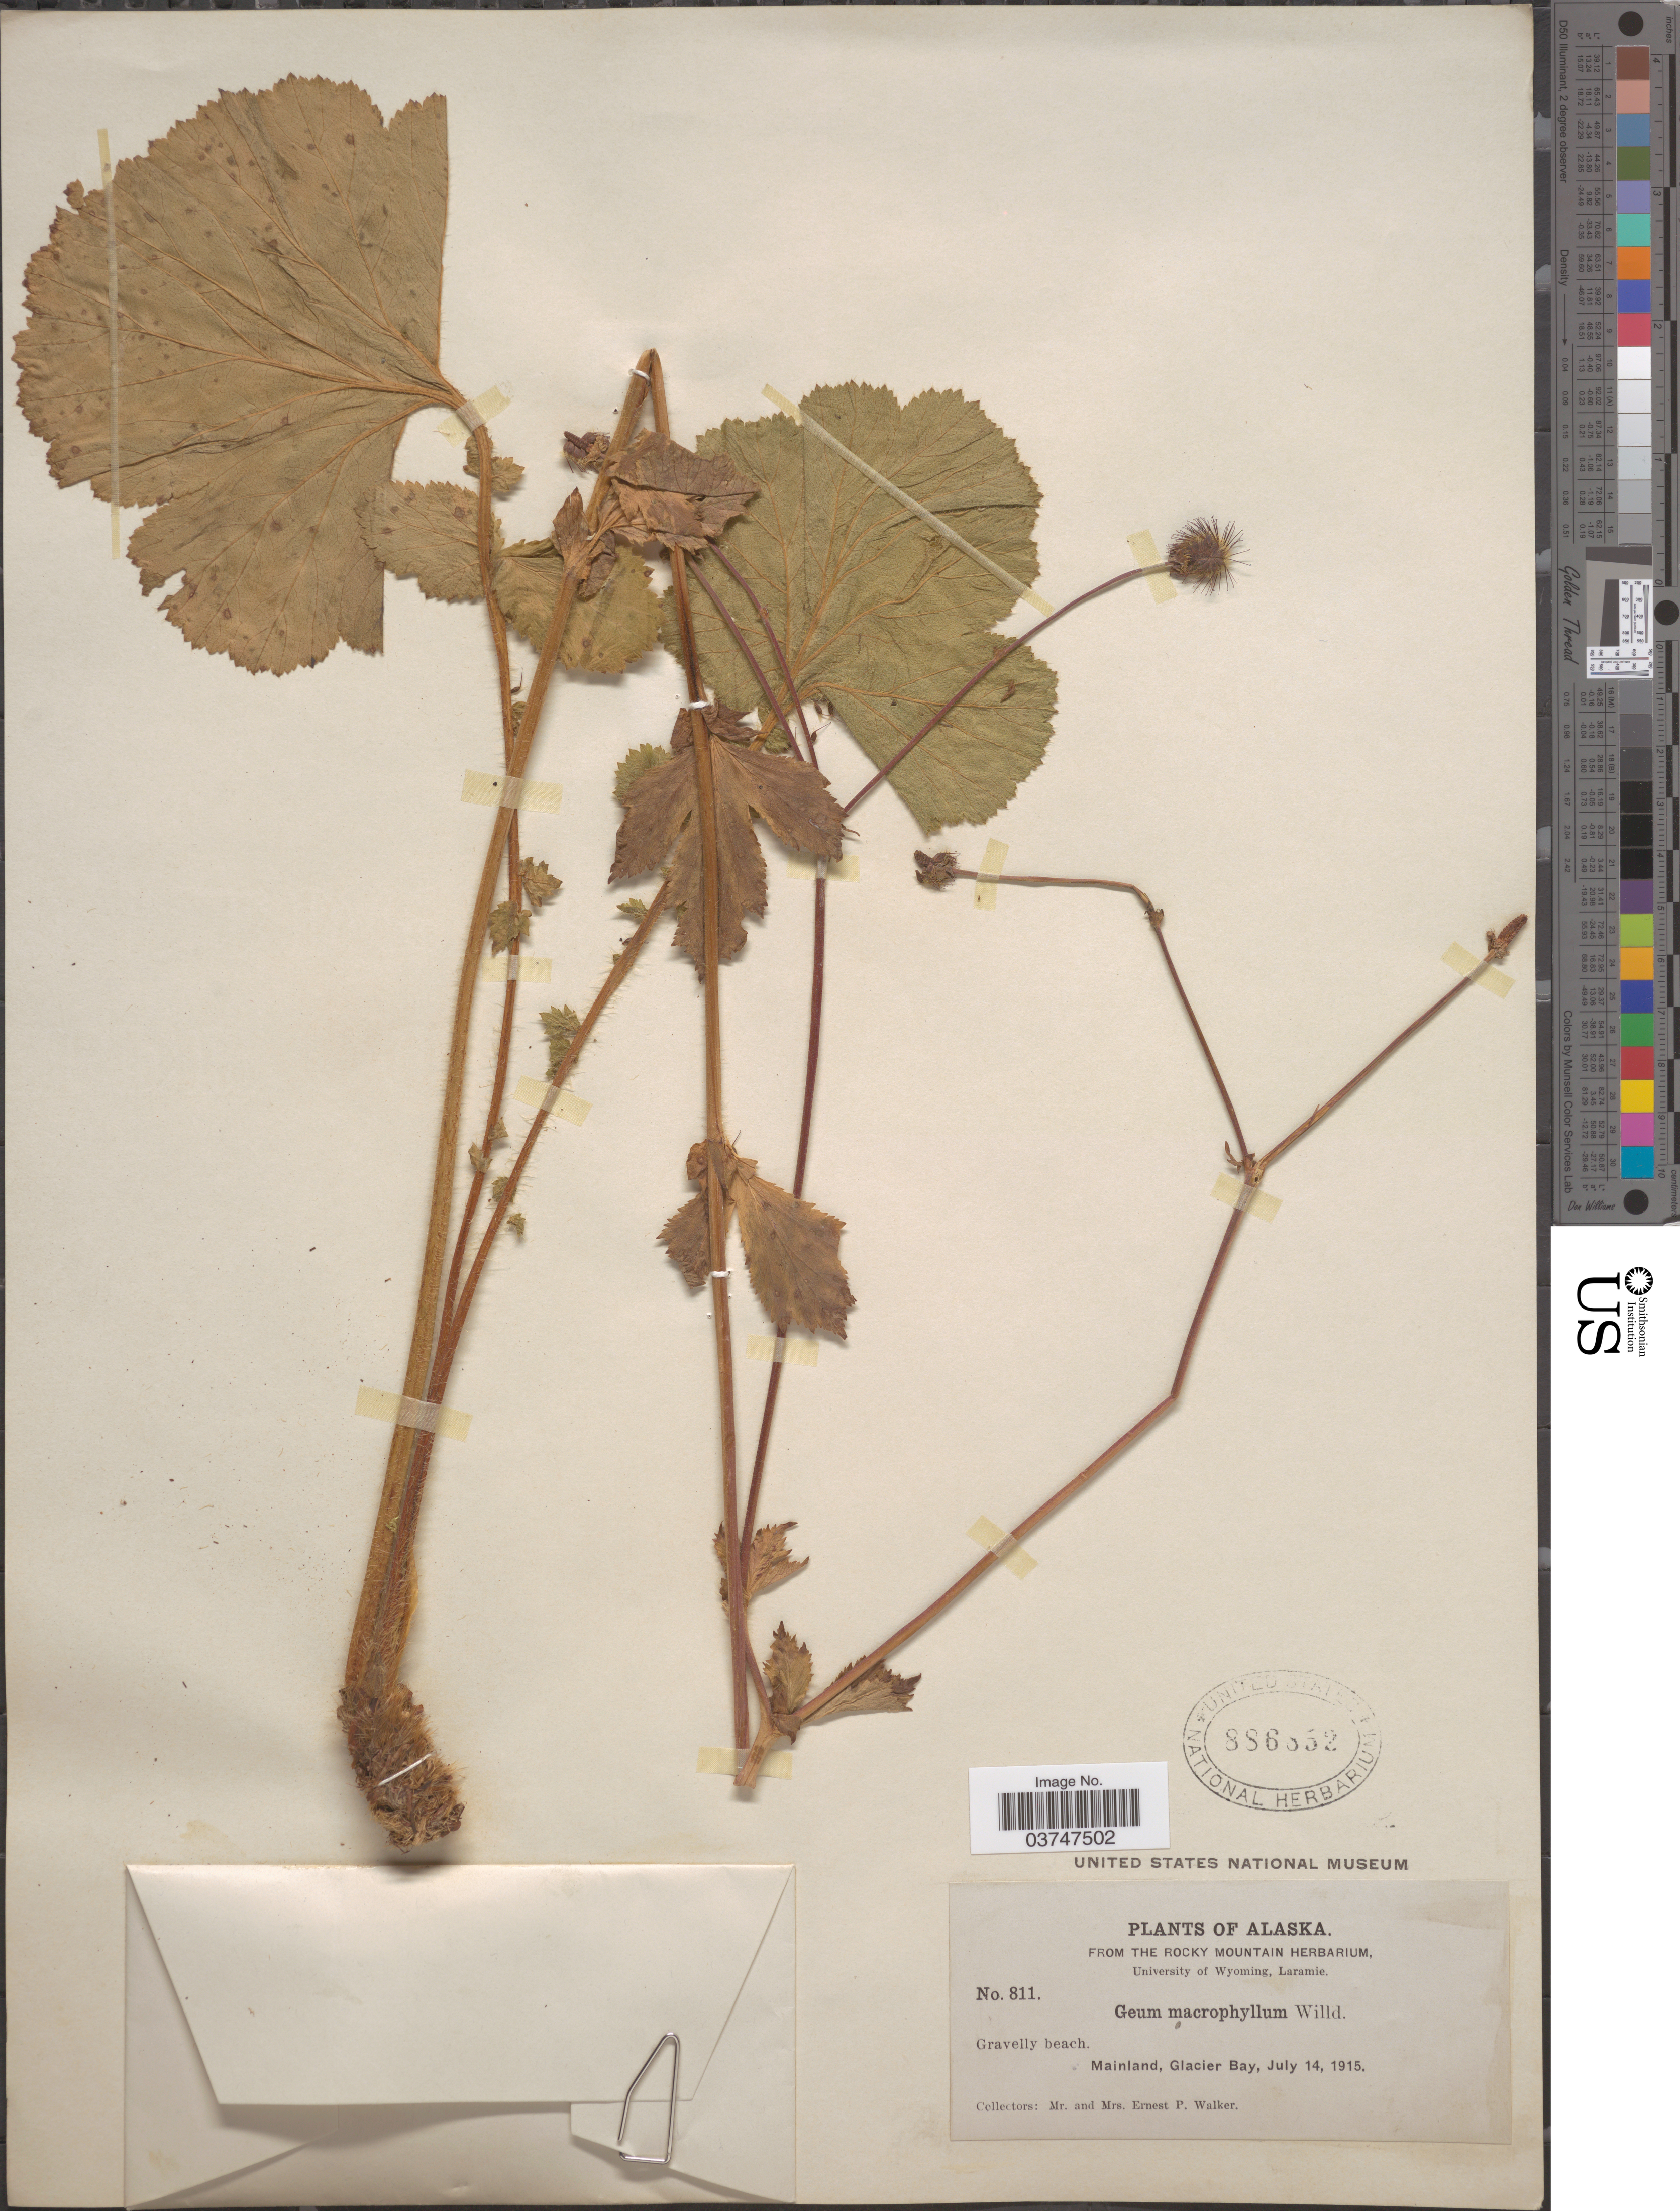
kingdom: Plantae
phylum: Tracheophyta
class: Magnoliopsida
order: Rosales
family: Rosaceae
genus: Geum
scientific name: Geum macrophyllum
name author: Willd.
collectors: E. P. Walker & E. Walker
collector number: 811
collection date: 1915-07-14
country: United States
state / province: Alaska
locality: Gravelly beach. Mainland, Glacier Bay.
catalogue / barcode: US 886852